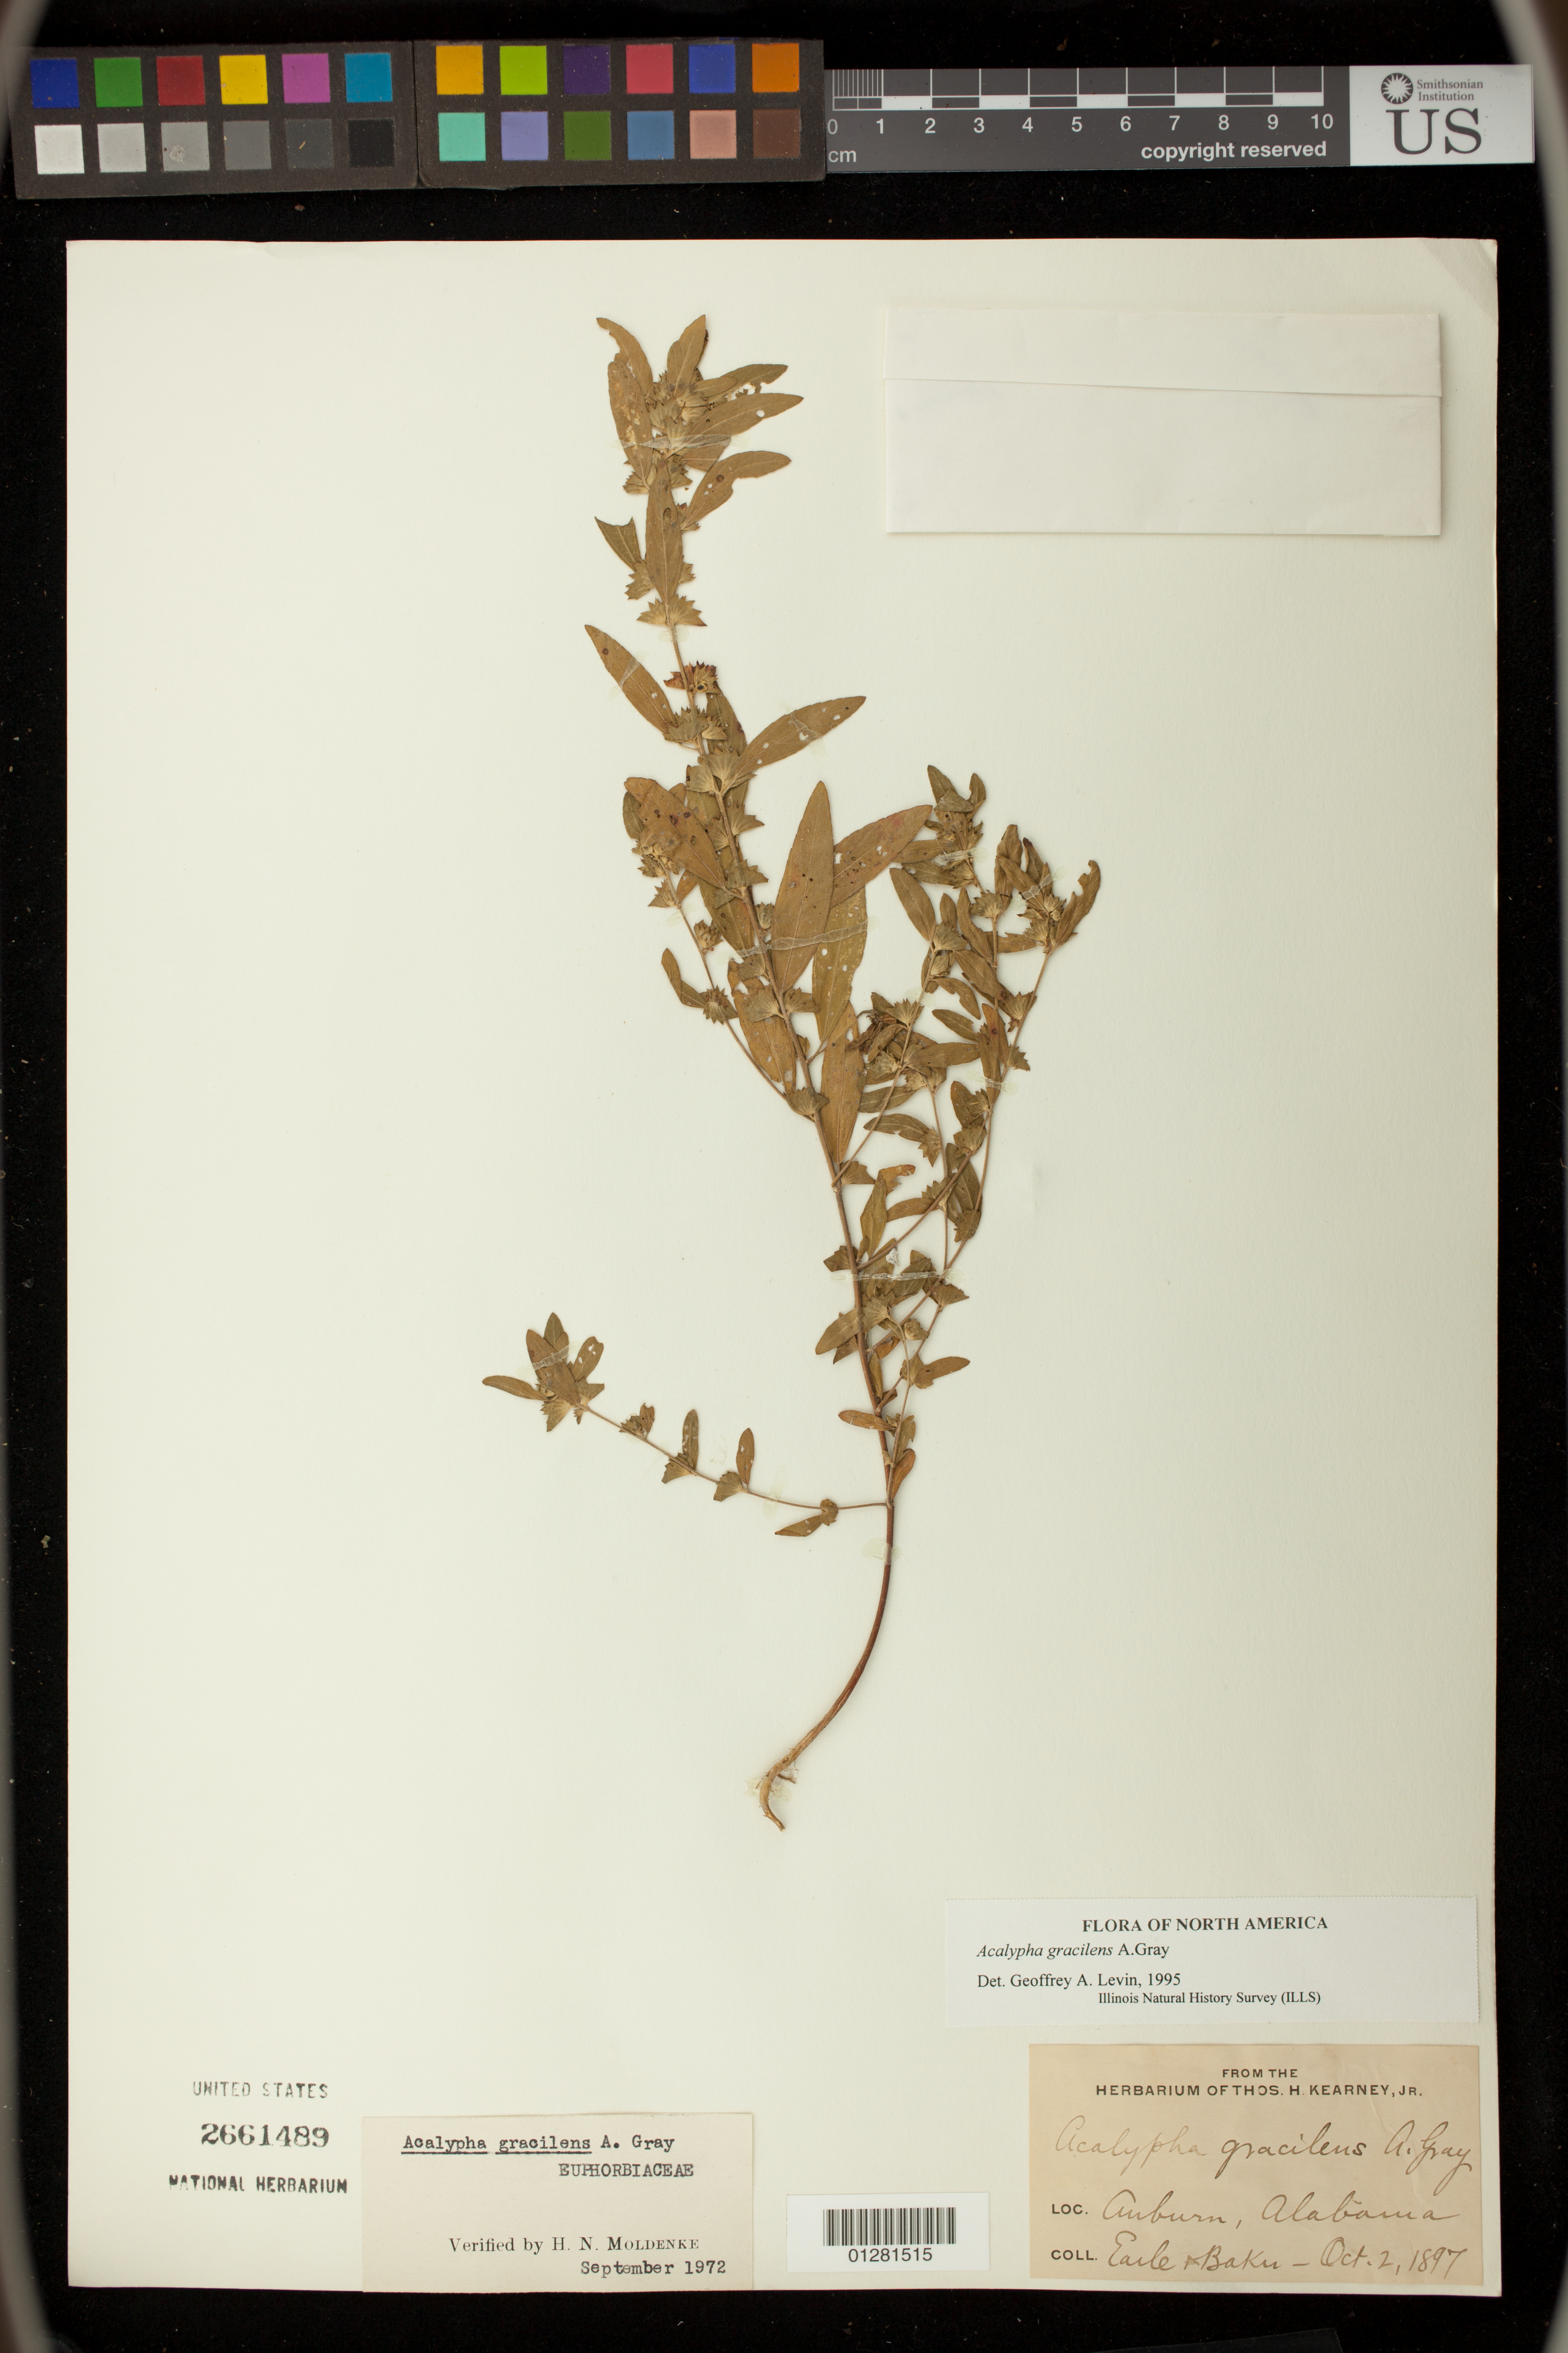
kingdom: Plantae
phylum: Tracheophyta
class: Magnoliopsida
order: Malpighiales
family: Euphorbiaceae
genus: Acalypha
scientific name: Acalypha gracilens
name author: A. Gray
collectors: E. Baker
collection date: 1897-10-02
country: United States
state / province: Alabama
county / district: Lee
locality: Auburn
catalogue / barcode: US 2661489